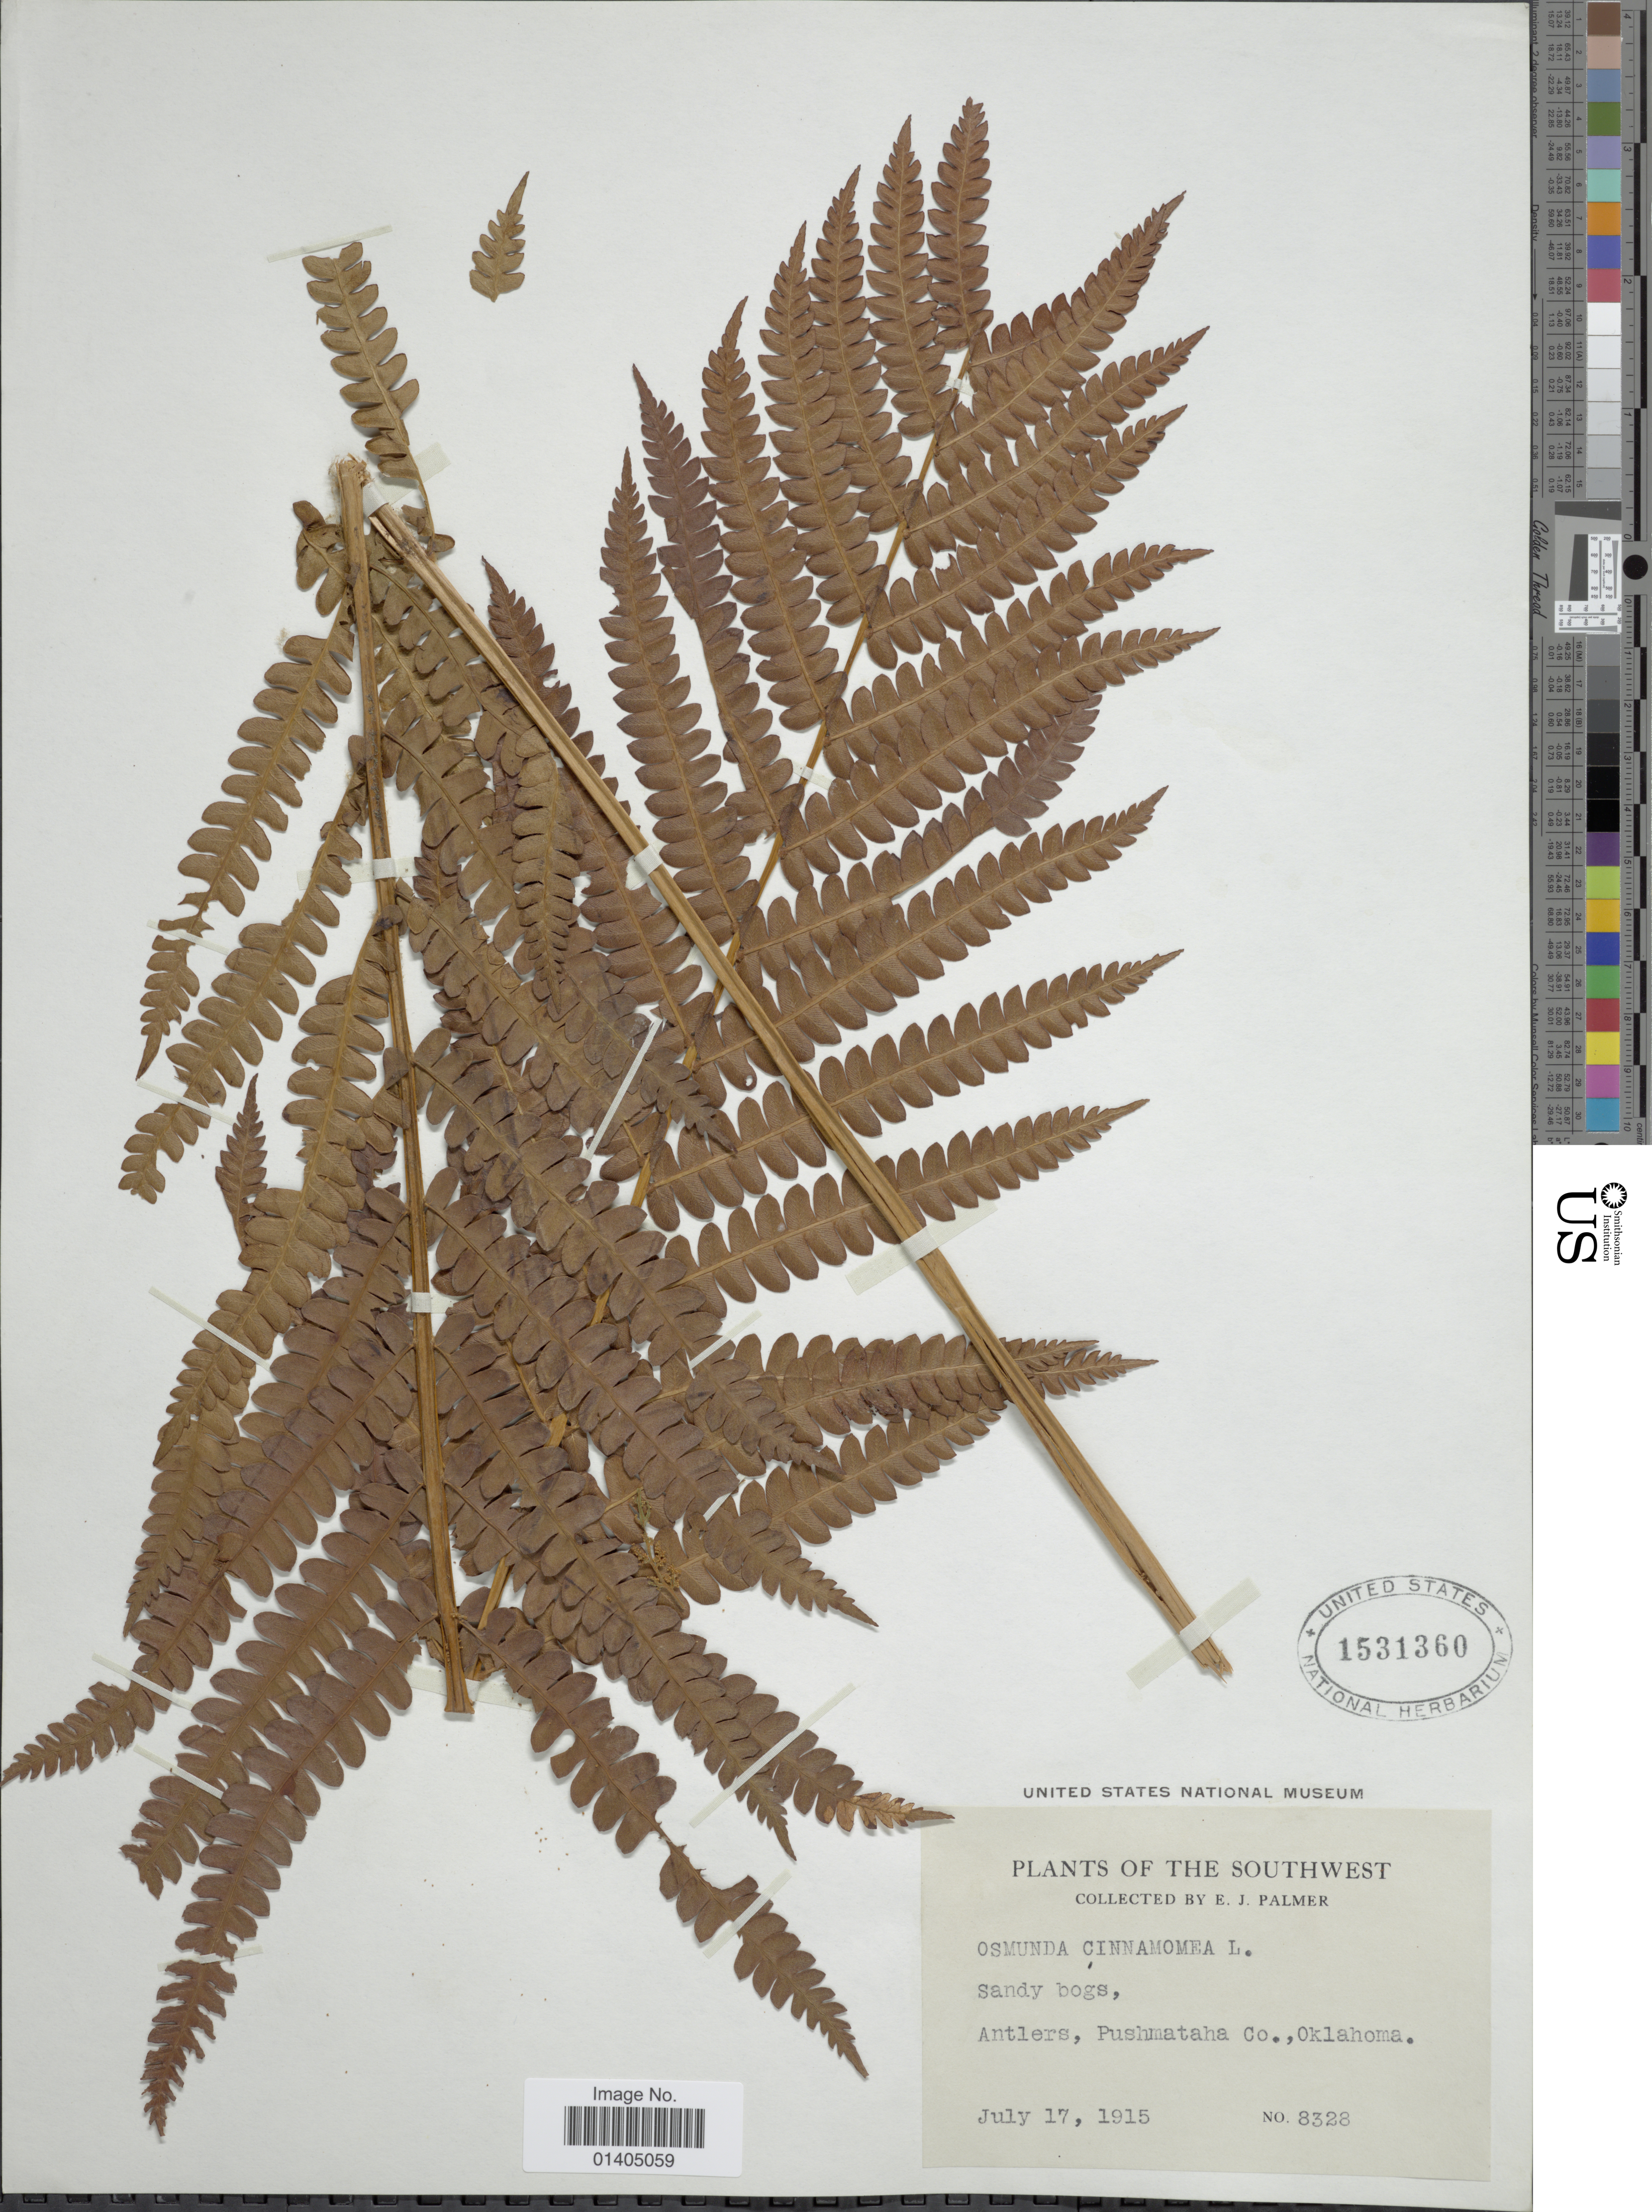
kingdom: Plantae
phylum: Tracheophyta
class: Polypodiopsida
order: Osmundales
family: Osmundaceae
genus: Osmundastrum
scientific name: Osmundastrum cinnamomeum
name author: (L.) C. Presl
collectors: E. J. Palmer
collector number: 8328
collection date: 1915-07-17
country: United States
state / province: Oklahoma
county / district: Pushmataha County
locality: The Southwest, Antlers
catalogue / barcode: US 1531360